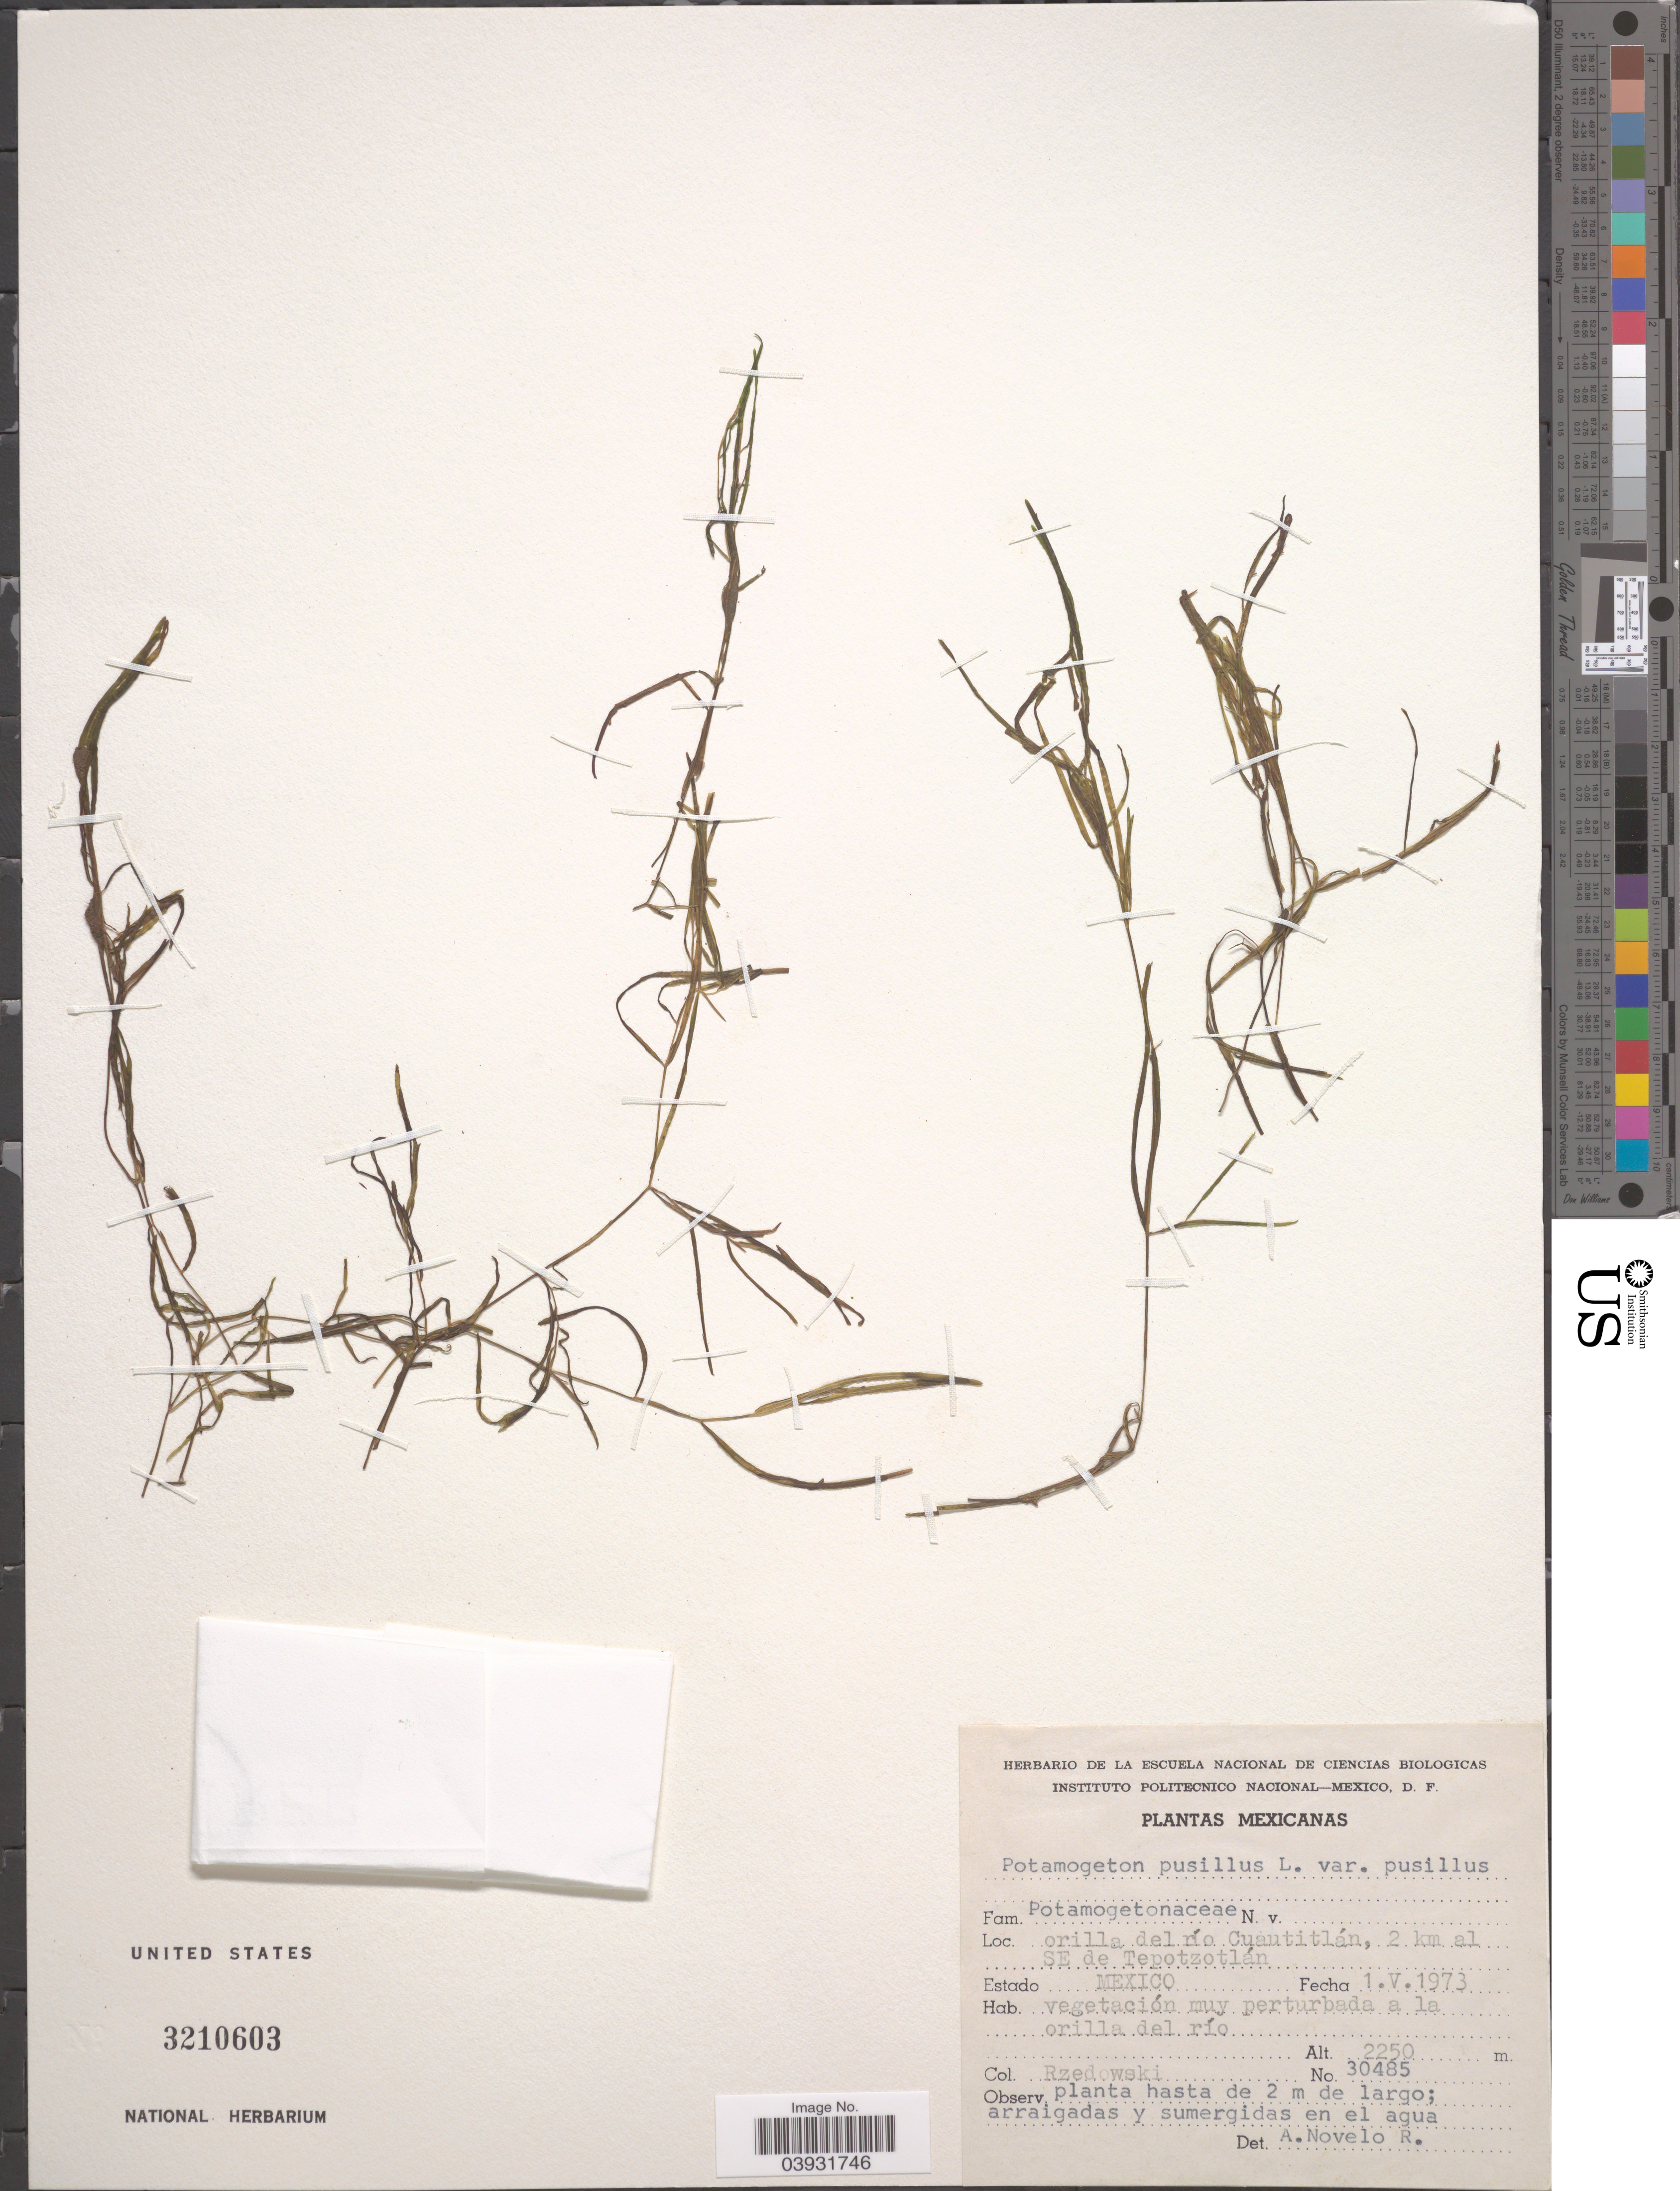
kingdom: Plantae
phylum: Tracheophyta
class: Liliopsida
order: Alismatales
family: Potamogetonaceae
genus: Potamogeton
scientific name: Potamogeton pusillus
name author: L.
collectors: Rzedowski, --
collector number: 30485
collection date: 1973-05-01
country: Mexico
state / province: México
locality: Orilla del río Cuautitlán, 2 km al SE de Tepotzotlán.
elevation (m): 2250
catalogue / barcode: US 3210603